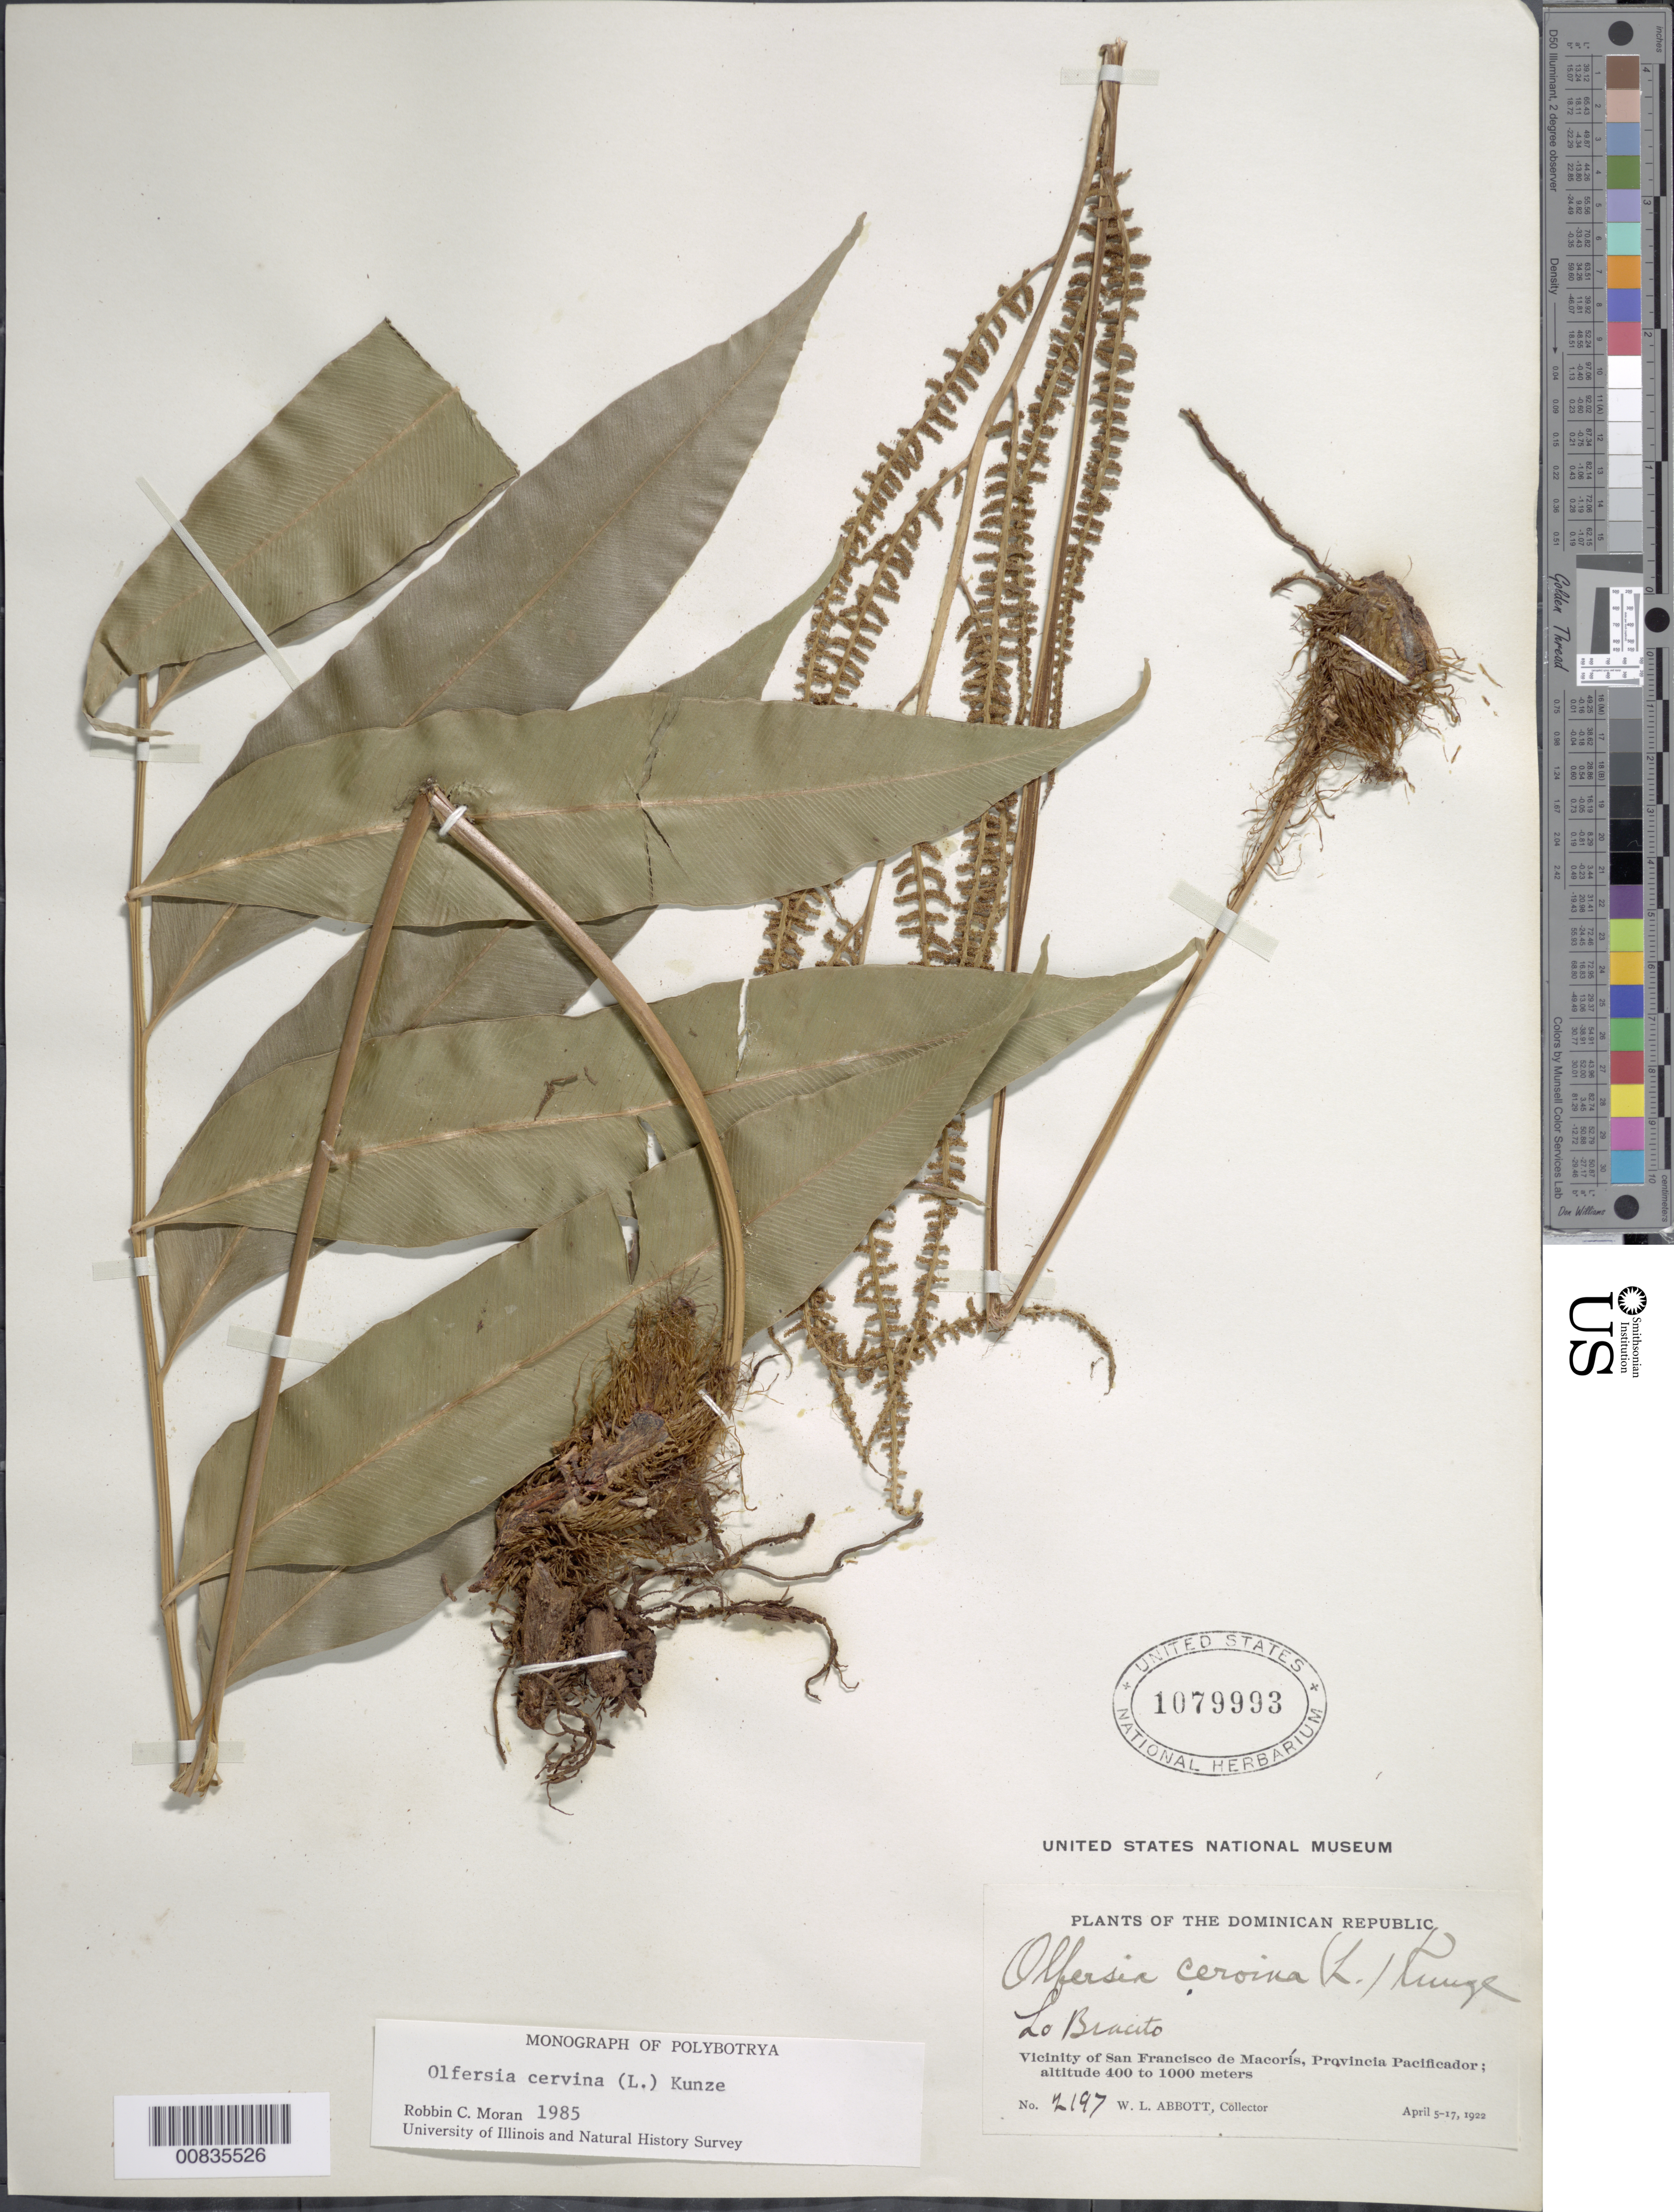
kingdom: Plantae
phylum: Tracheophyta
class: Polypodiopsida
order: Polypodiales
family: Dryopteridaceae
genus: Olfersia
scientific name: Olfersia cervina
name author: (L.) Kunze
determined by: Moran, R. C.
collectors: W. L. Abbott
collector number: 2197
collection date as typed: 05 Apr 1922 to 17 Apr 1922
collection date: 1922-04-05/1922-04-17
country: Dominican Republic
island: Hispaniola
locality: Prov. Pacificador, vicinity San Francisco de Macorís, Lo Bracito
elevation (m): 400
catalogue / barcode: US 1079993